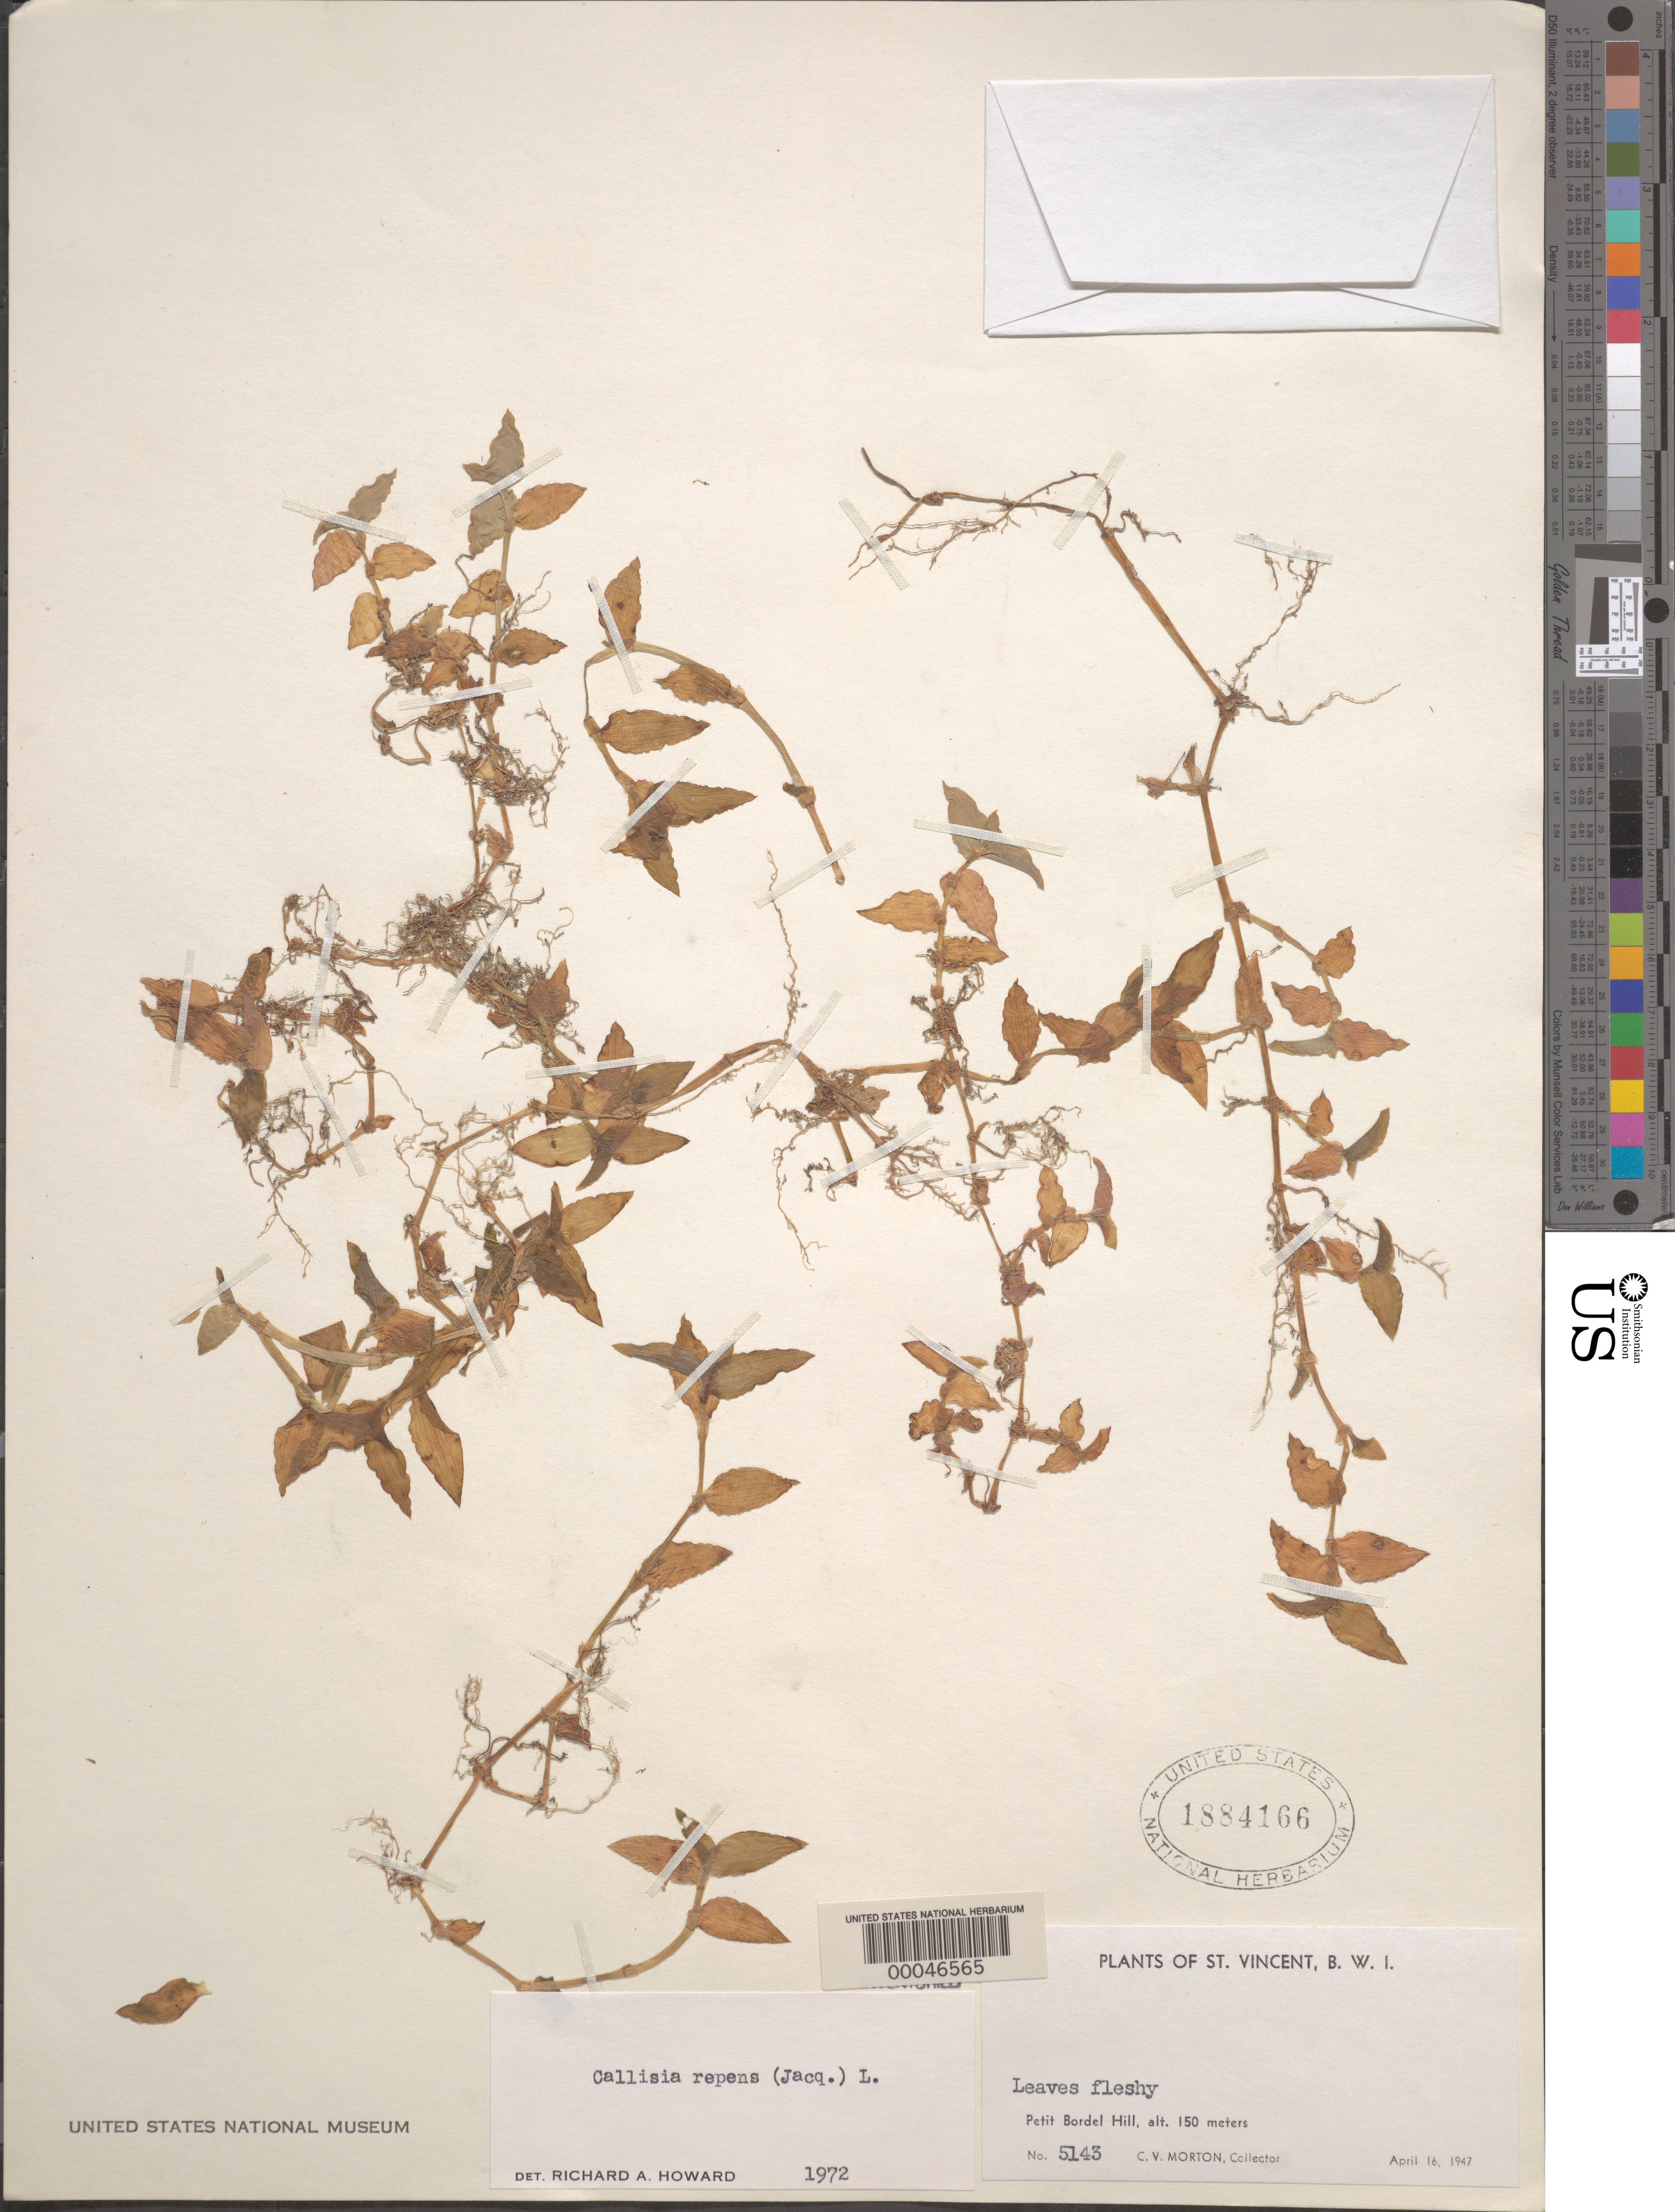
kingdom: Plantae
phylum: Tracheophyta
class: Liliopsida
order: Commelinales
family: Commelinaceae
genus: Callisia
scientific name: Callisia repens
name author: (Jacq.) L.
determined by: Howard, R. A.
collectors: C. V. Morton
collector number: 5143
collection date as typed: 16 Apr 1947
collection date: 1947-04-16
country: St. Vincent - Grenadines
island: St. Vincent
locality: Petit bordel hill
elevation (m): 150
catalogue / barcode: US 1884166